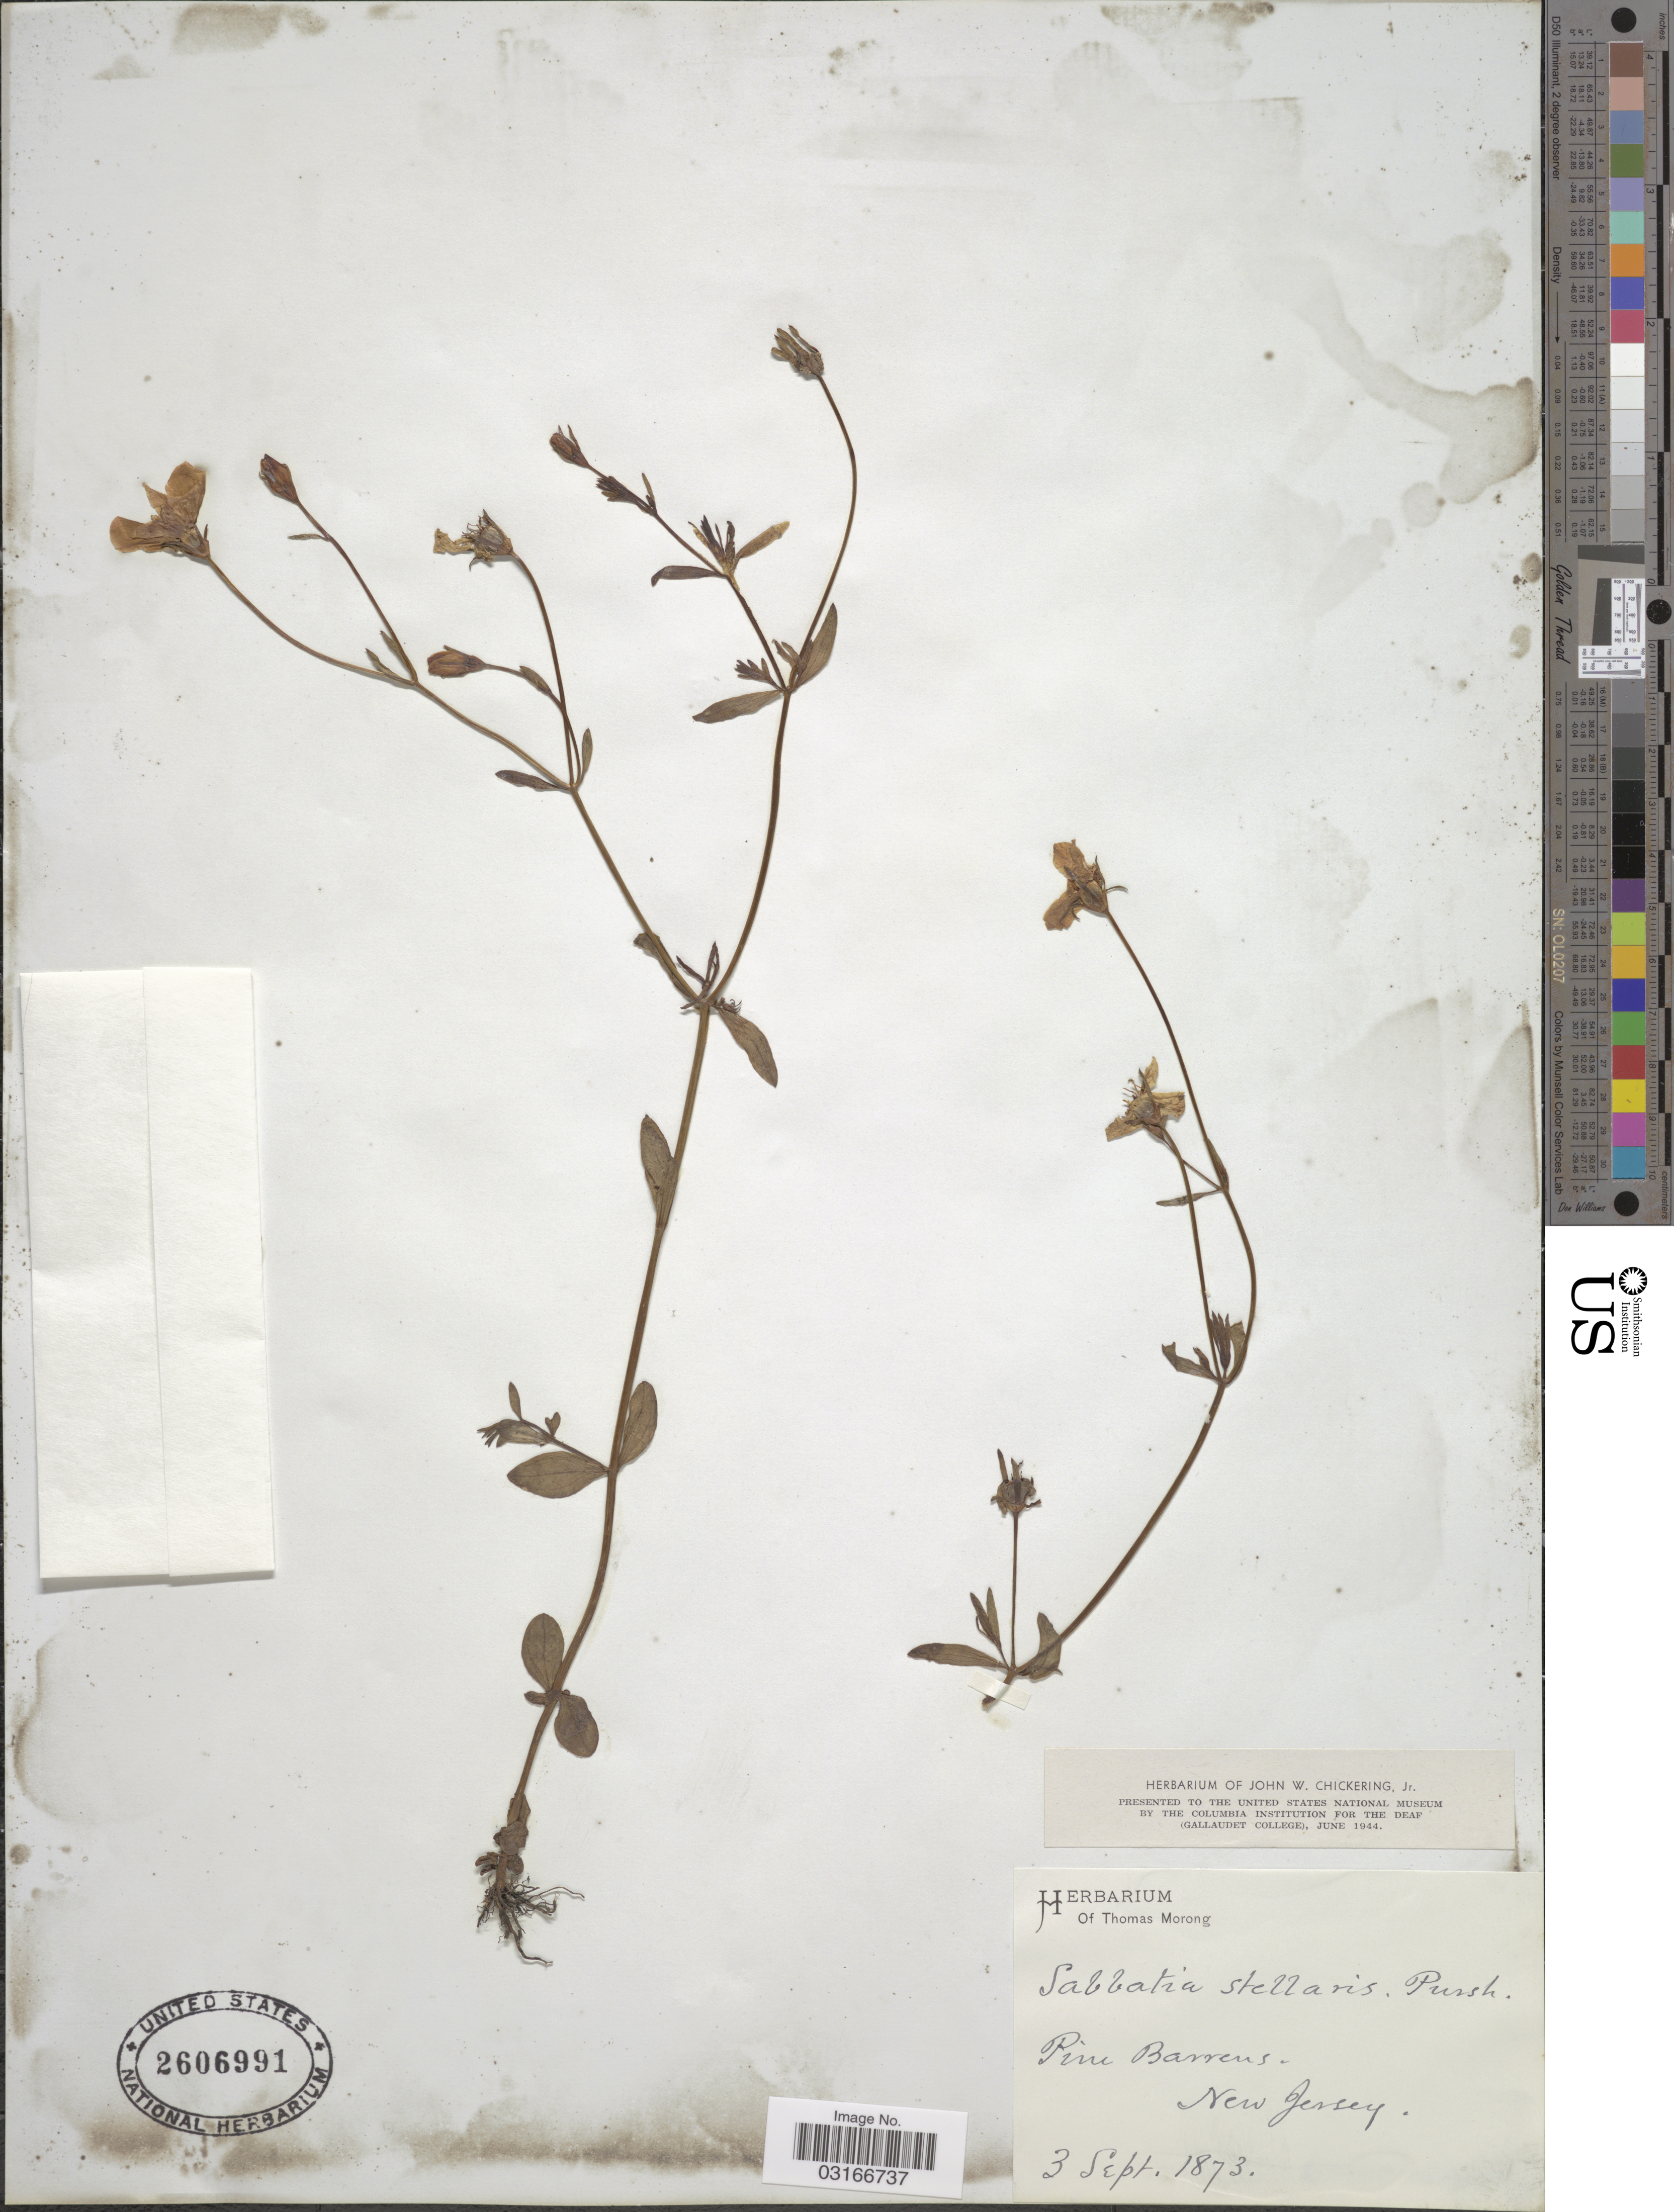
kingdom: Plantae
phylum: Tracheophyta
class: Magnoliopsida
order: Gentianales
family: Gentianaceae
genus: Sabatia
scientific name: Sabatia stellaris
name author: Pursh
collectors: ex Herb. T. Morong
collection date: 1873-09-03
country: United States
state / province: New Jersey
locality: Pine Barrens.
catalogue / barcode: US 2606991